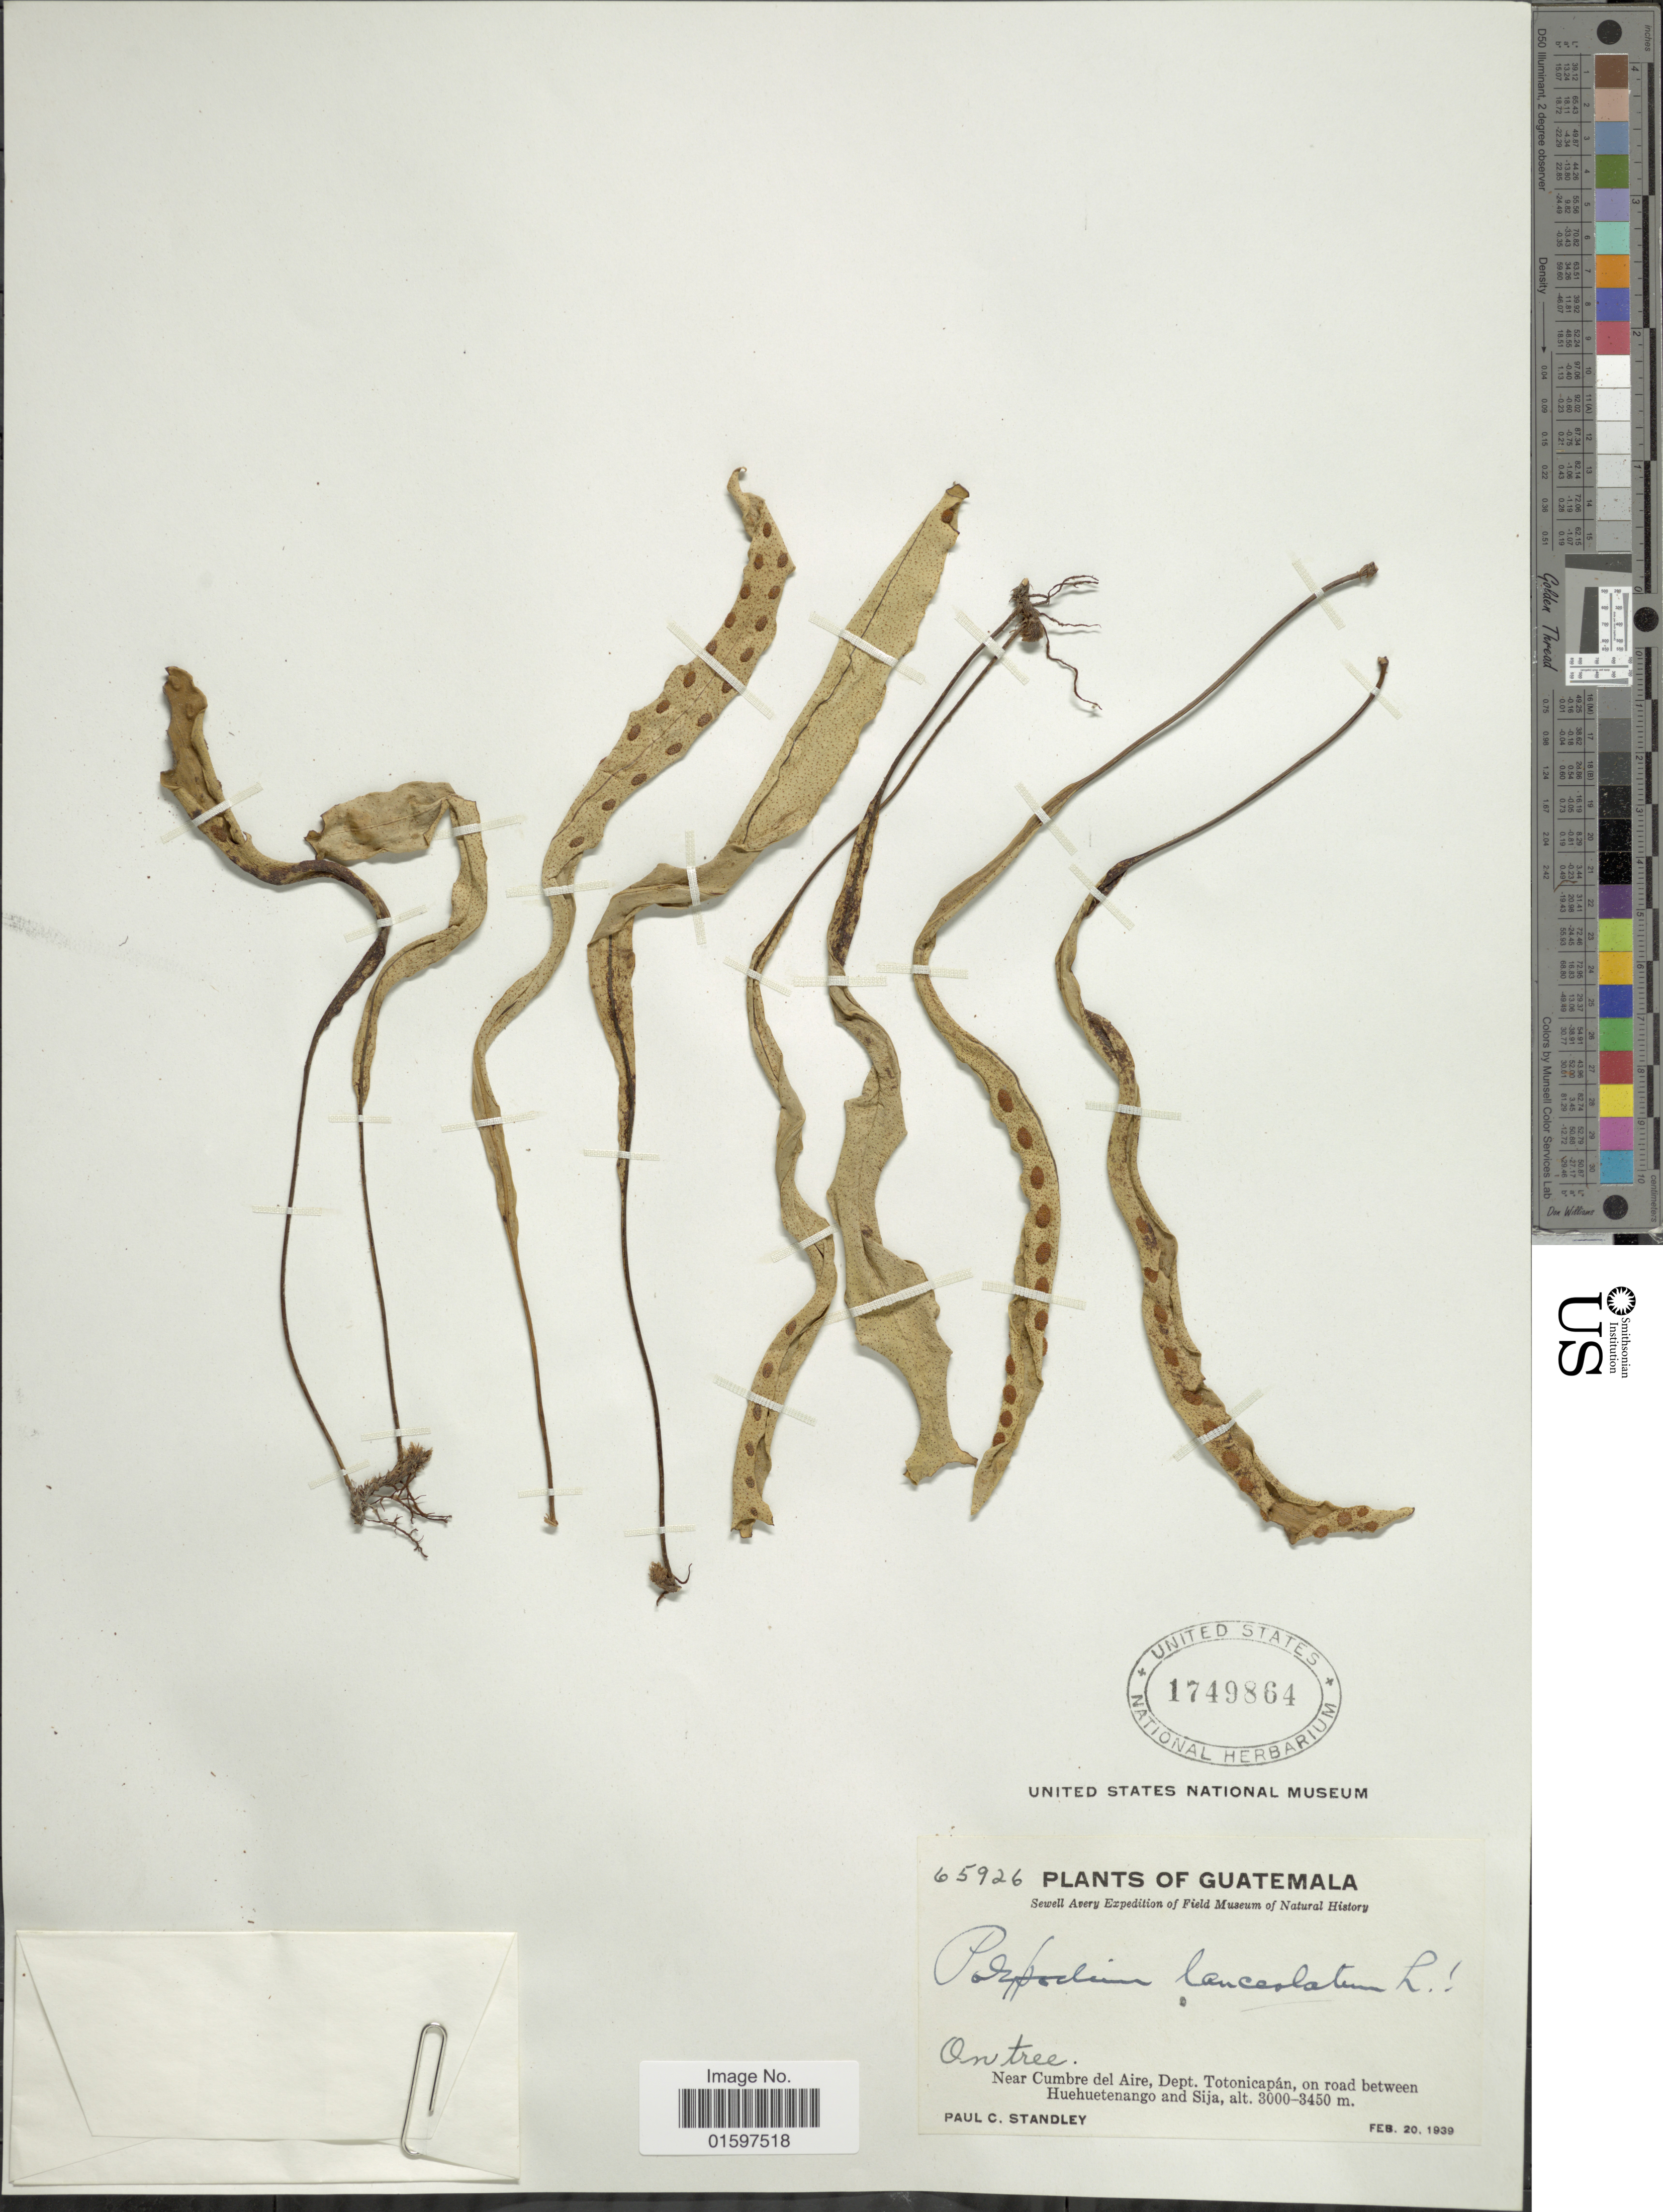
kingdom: Plantae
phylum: Tracheophyta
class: Polypodiopsida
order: Polypodiales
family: Polypodiaceae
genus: Pleopeltis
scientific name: Pleopeltis lanceolata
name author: Kaulf.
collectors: P. C. Standley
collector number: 65926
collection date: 1939-02-20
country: Guatemala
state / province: Totonicapan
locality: On tree, near Cumbre del Aire, Dept. Totanicpán, on road between Hehetenango and Sija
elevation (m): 3000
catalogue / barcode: US 1749864